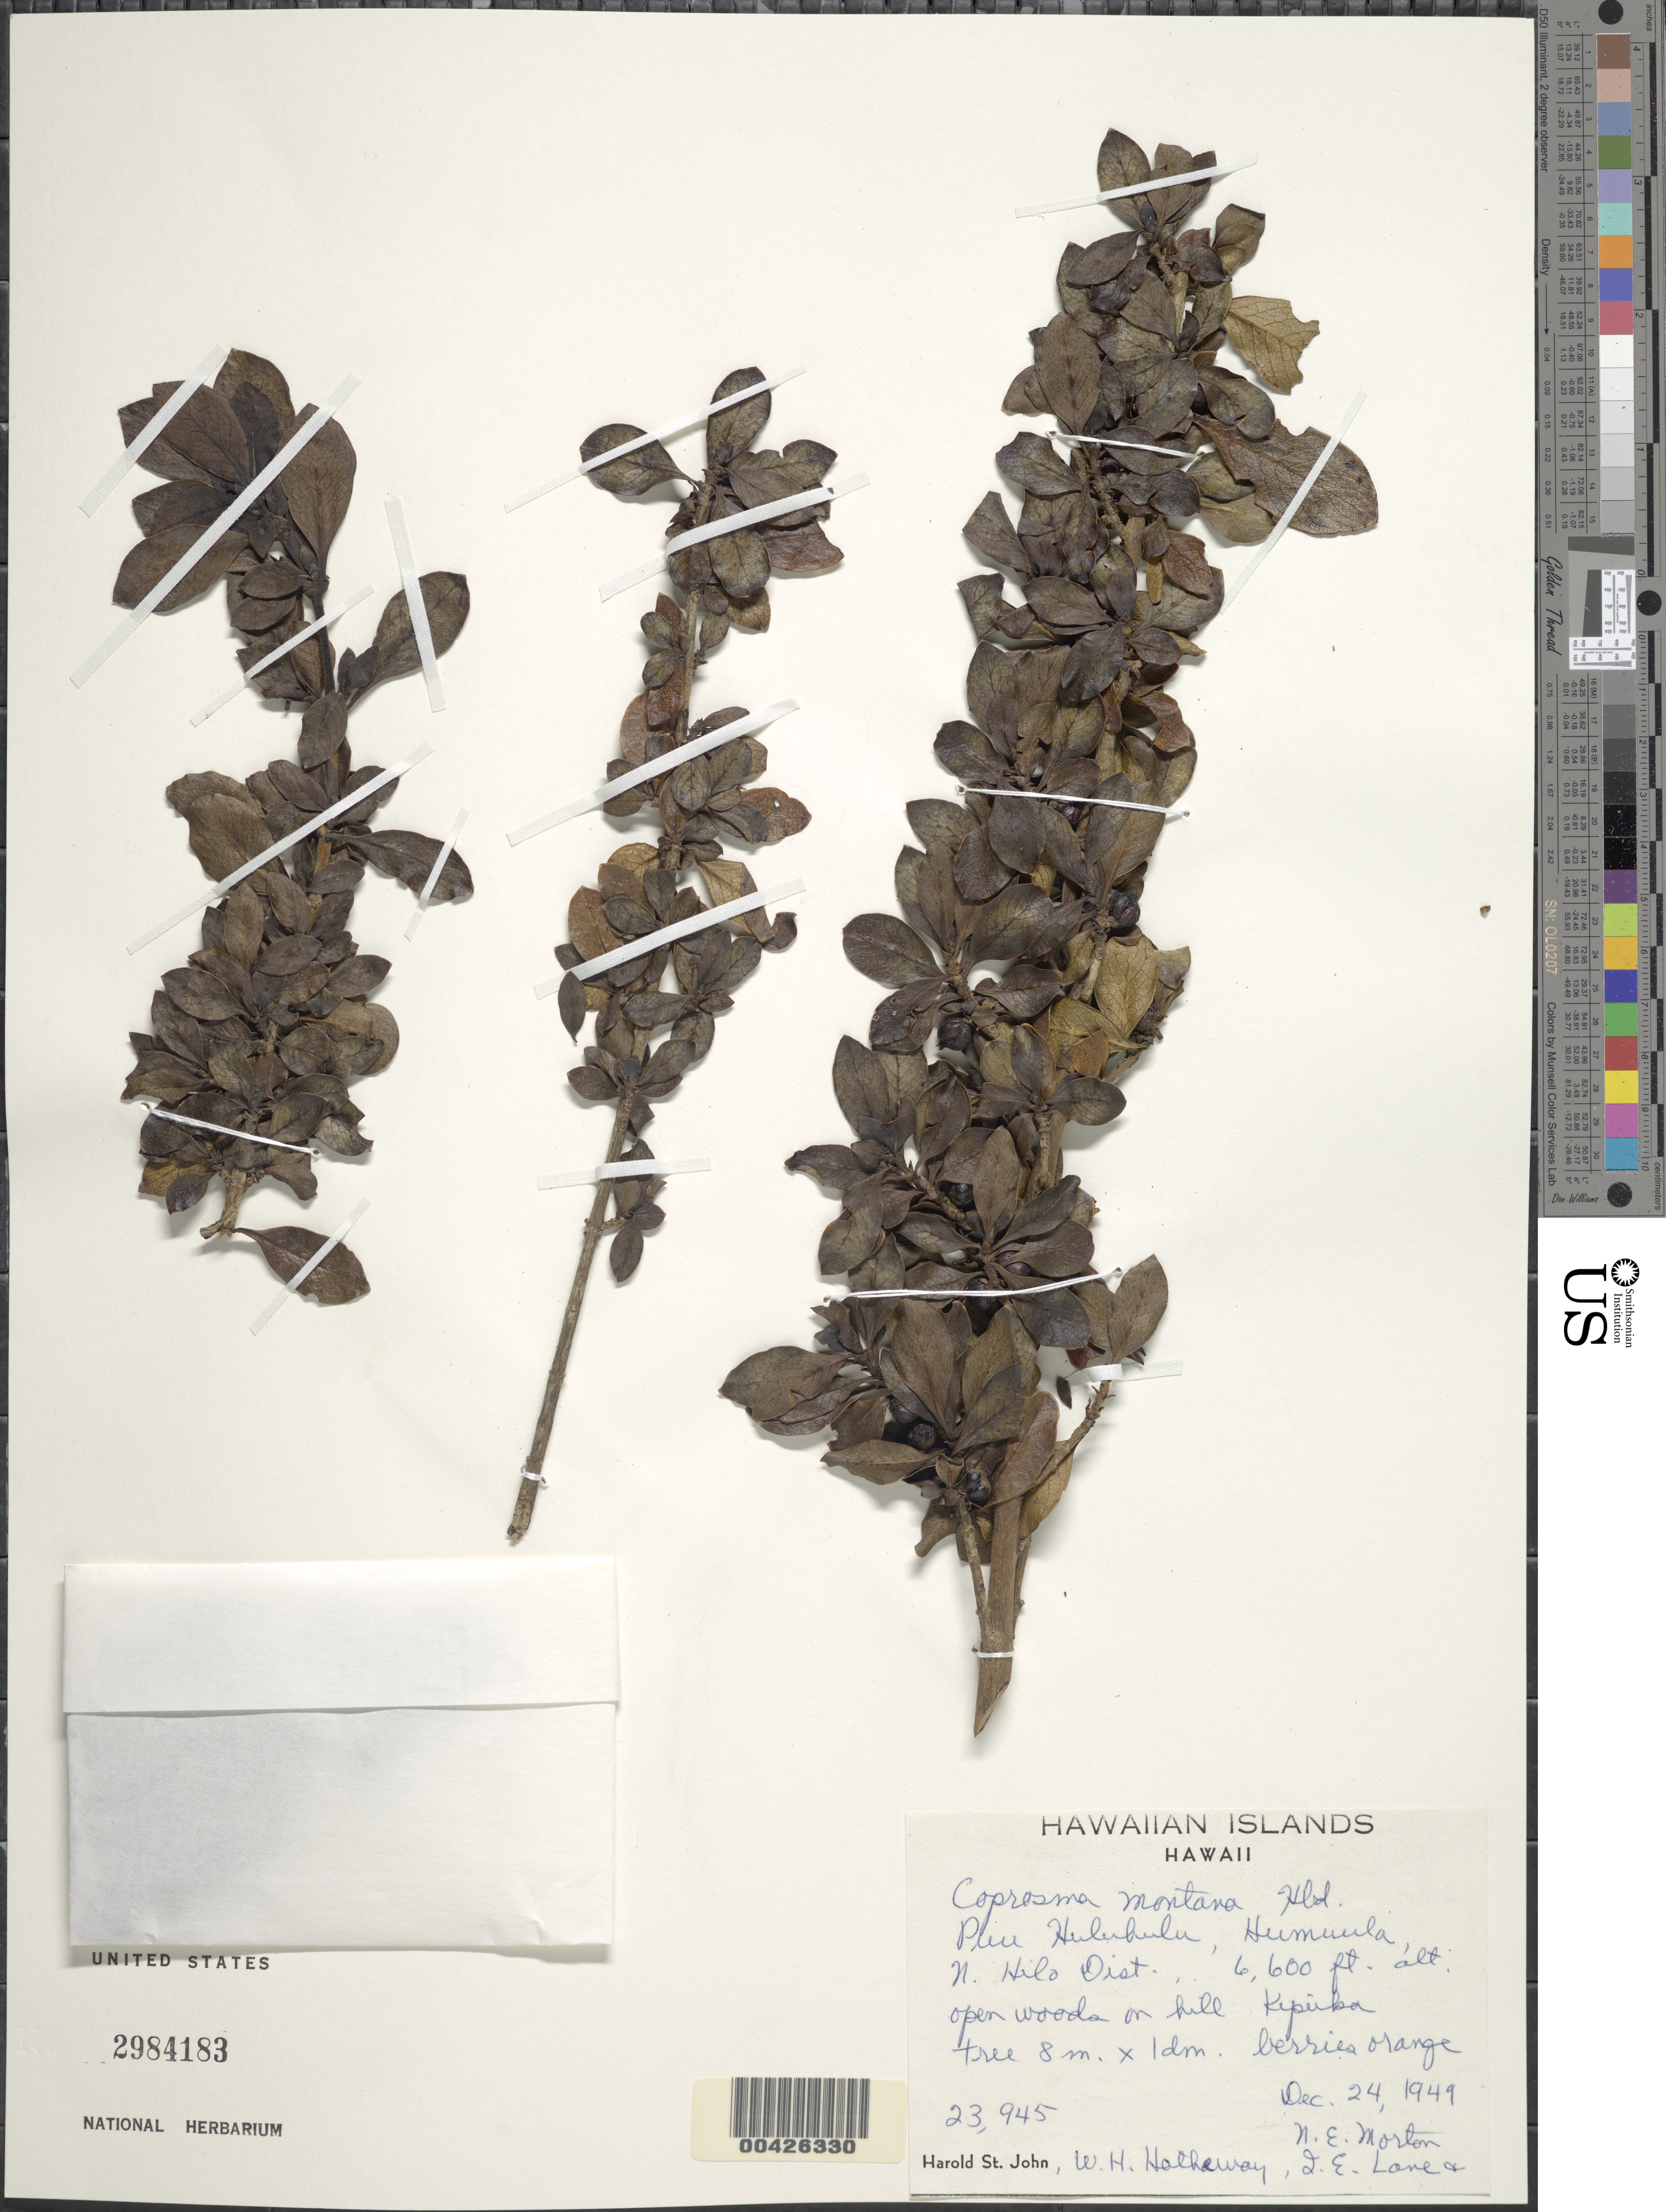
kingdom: Plantae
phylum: Tracheophyta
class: Magnoliopsida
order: Gentianales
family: Rubiaceae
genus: Coprosma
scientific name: Coprosma montana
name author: Hillebr.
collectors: H. St. John, W. Hathaway, L. E. Lane & N. Morten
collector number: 23945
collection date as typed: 24 Dec 1949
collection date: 1949-12-24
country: United States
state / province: Hawaii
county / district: Hawaii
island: Hawaii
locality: Puu Huluhulu, Humuula, N Hilo District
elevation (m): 2012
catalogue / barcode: US 2984183